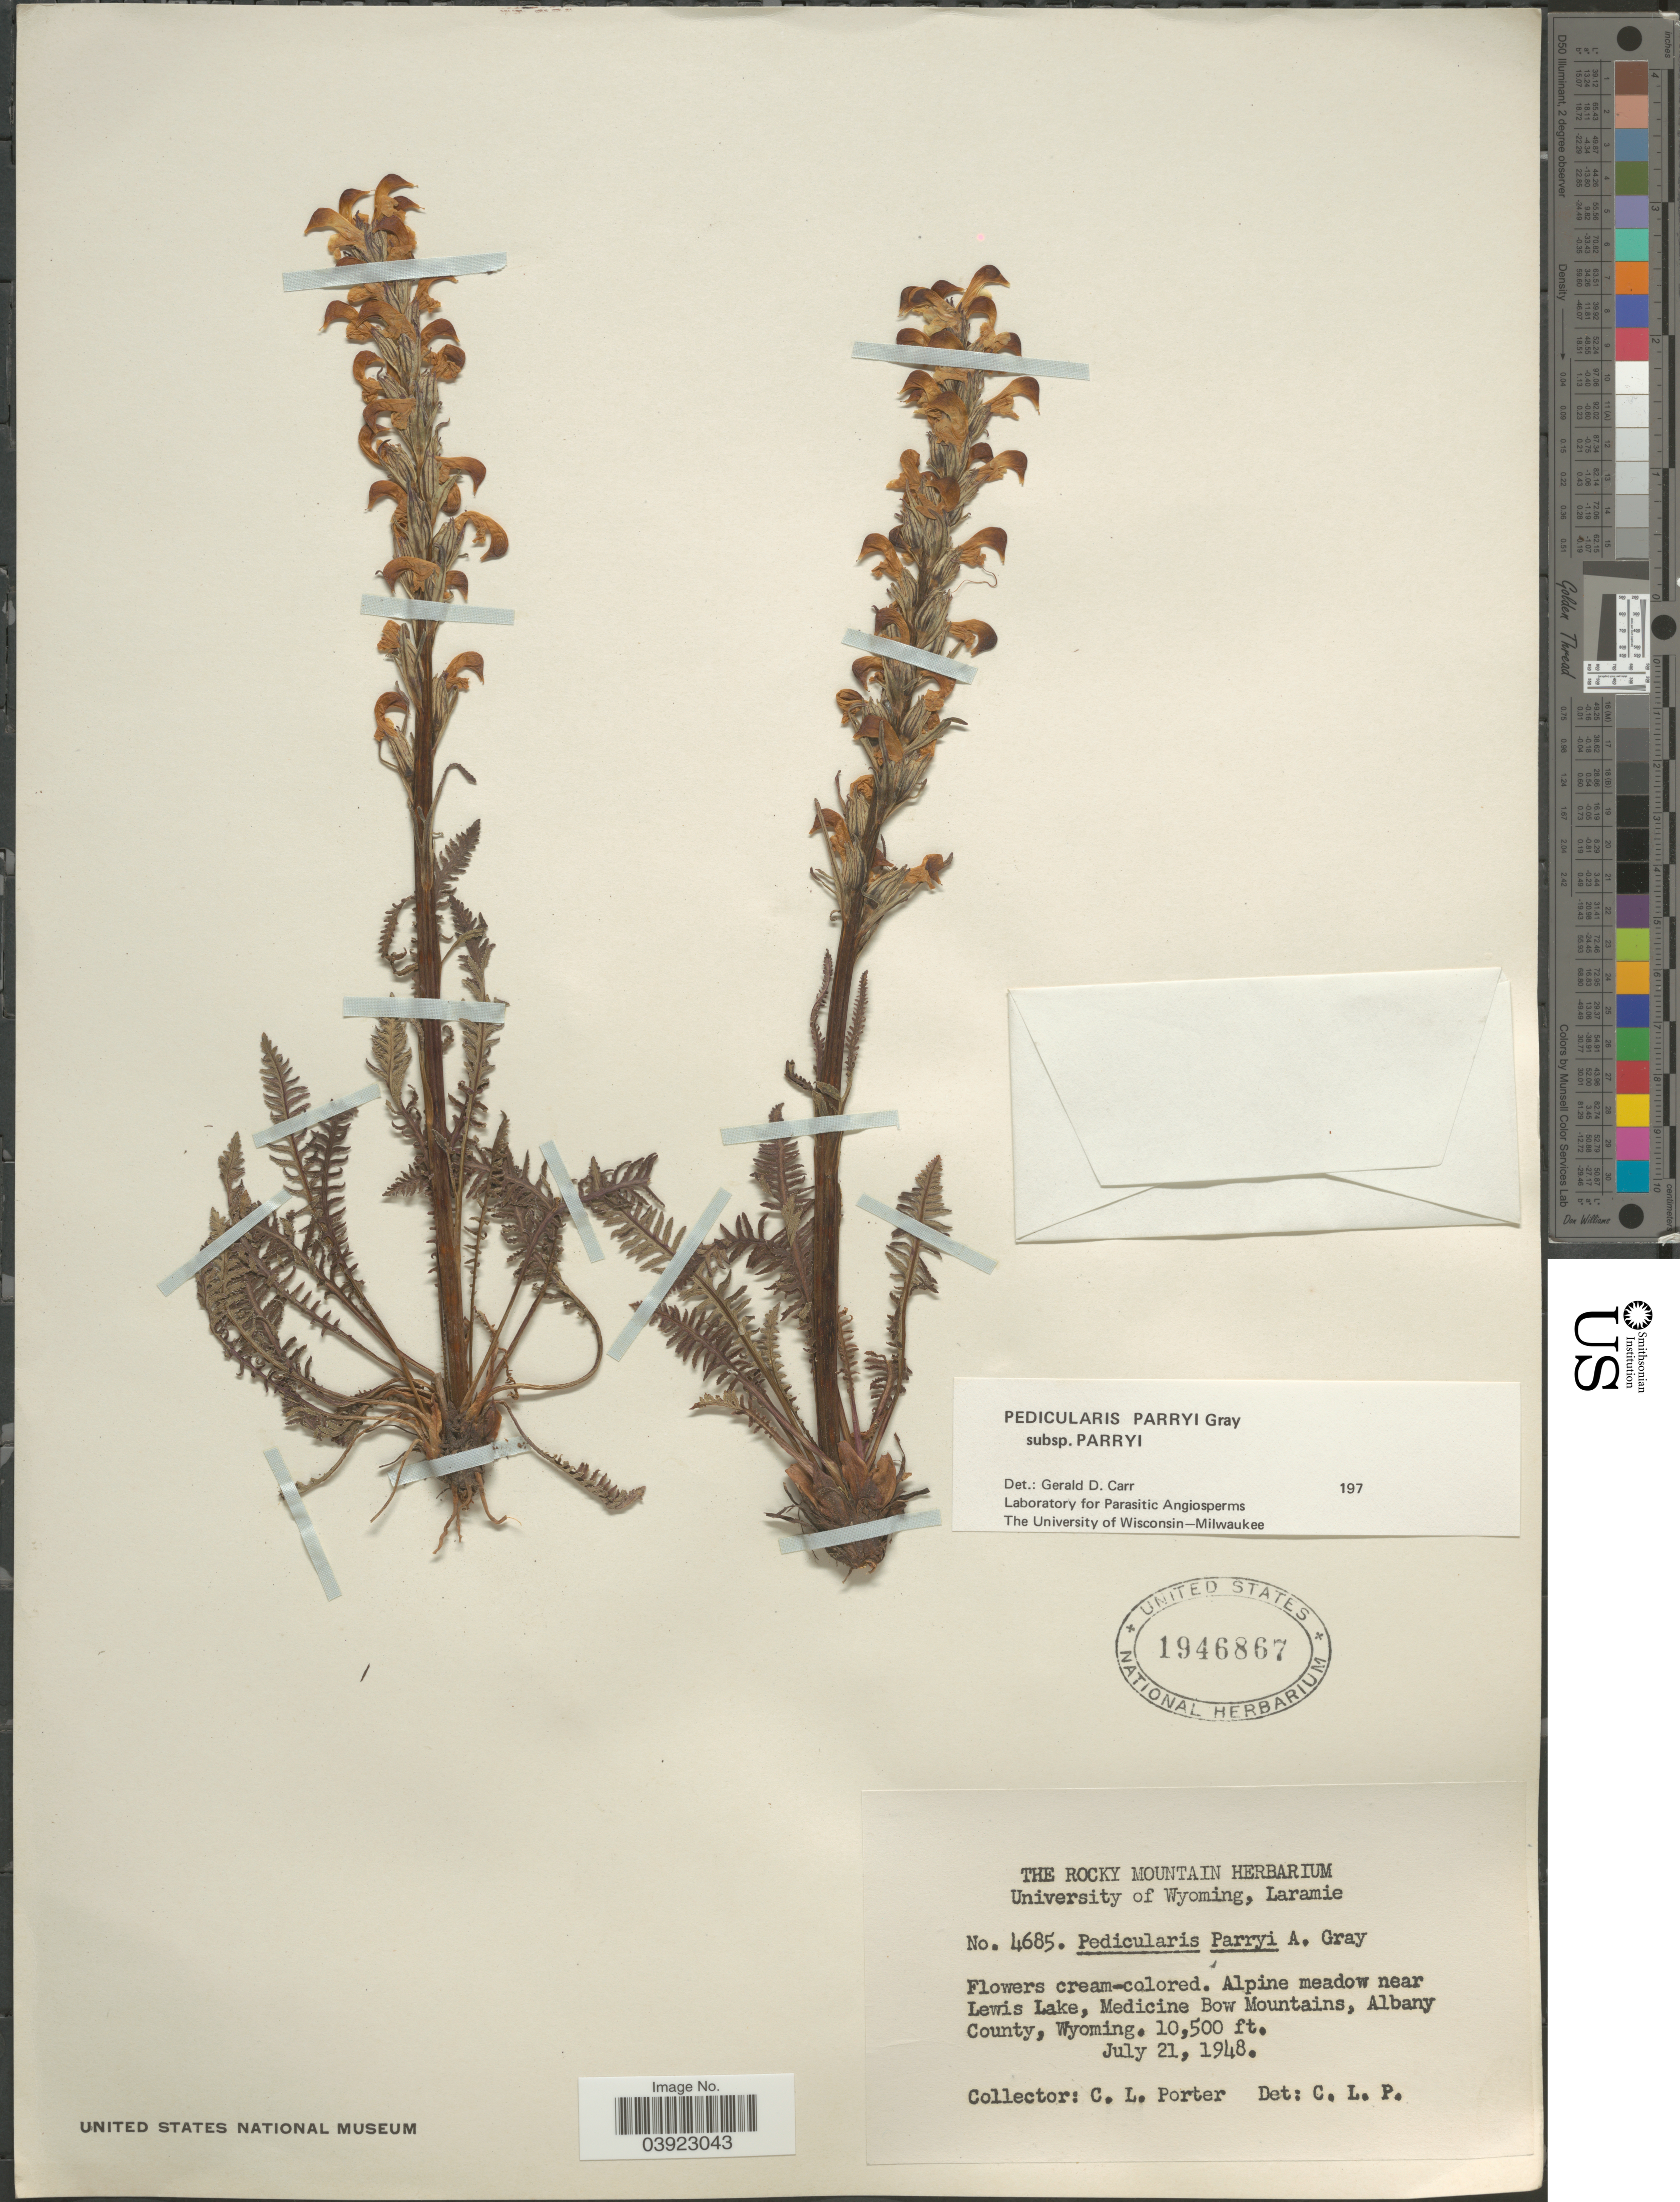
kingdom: Plantae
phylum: Tracheophyta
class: Magnoliopsida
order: Lamiales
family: Orobanchaceae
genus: Pedicularis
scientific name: Pedicularis parryi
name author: A. Gray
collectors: C. L. Porter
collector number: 4685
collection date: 1948-07-21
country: United States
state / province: Wyoming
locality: Alpine meadow near Lewis Lake, Medicine Bow Mountains, Albany County.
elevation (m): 3200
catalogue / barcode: US 1946867